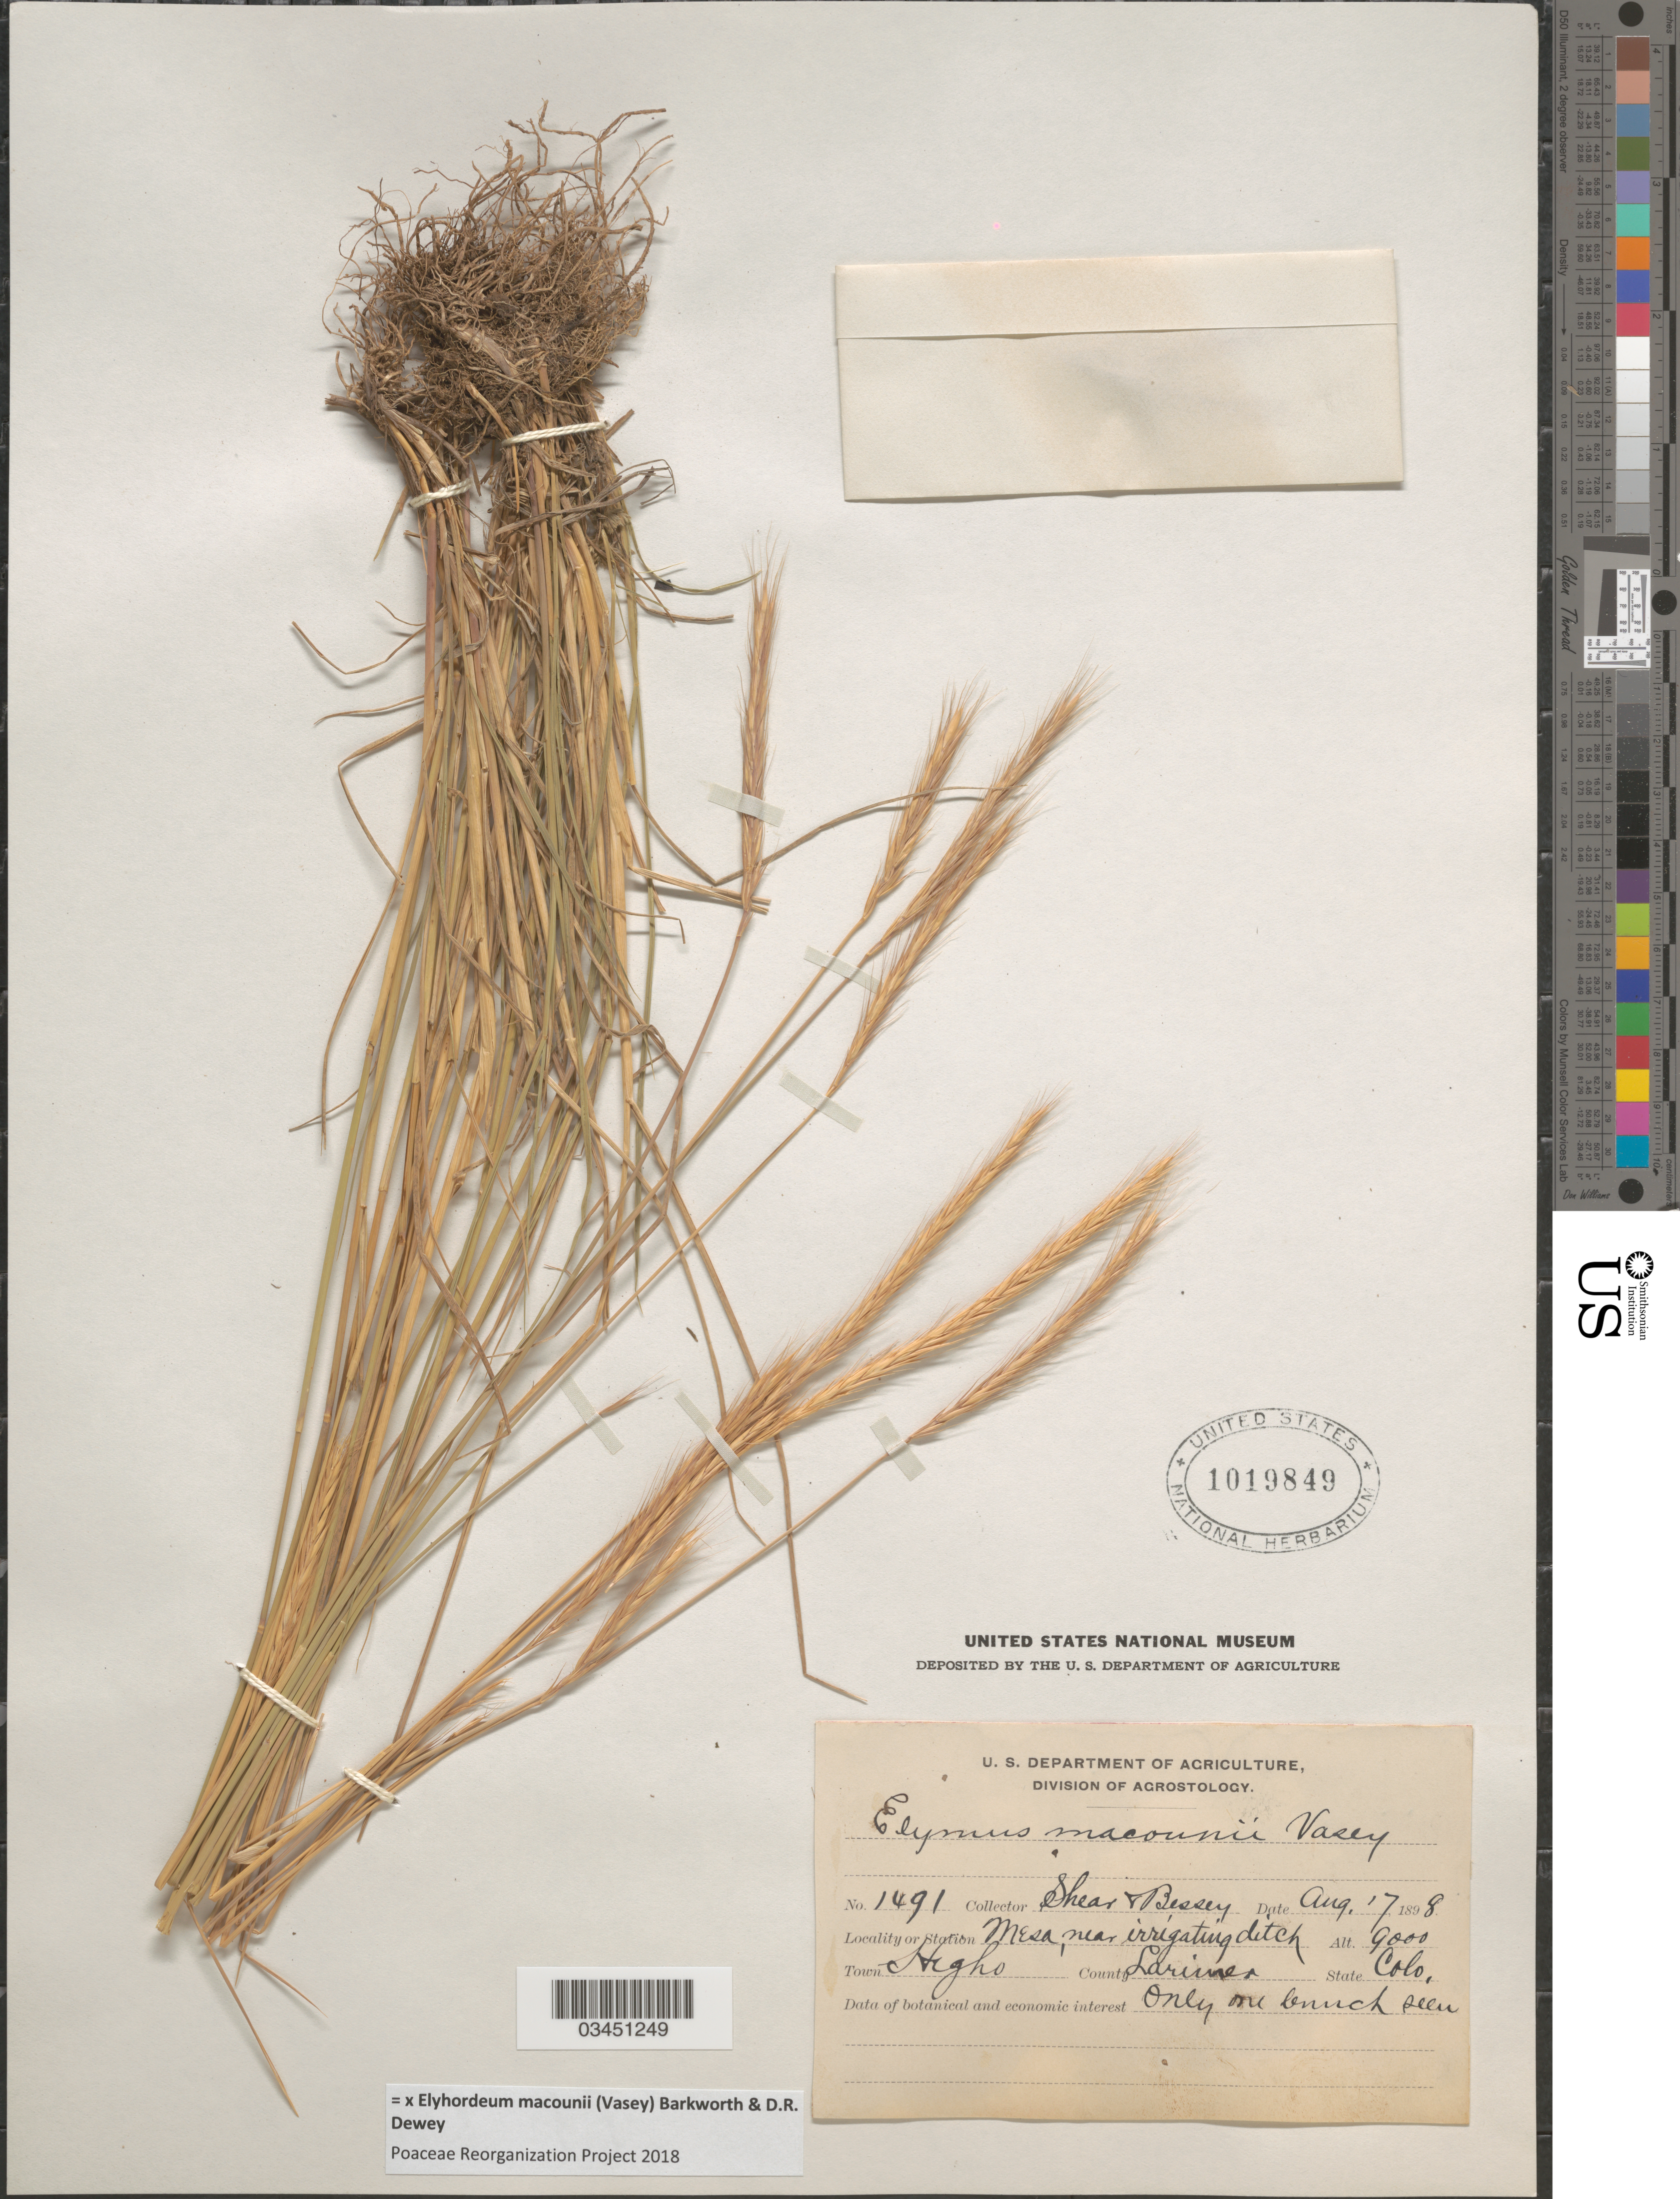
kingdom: Plantae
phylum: Tracheophyta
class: Liliopsida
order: Poales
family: Poaceae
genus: Elyhordeum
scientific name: x Elyhordeum macounii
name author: (Vasey) Barkworth & Dewey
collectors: -- Shear & -. Bessey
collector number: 1491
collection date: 1898-08-17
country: United States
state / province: Colorado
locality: Mesa, near irrigating ditch. Town Higho. County Larimer.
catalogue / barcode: US 1019849